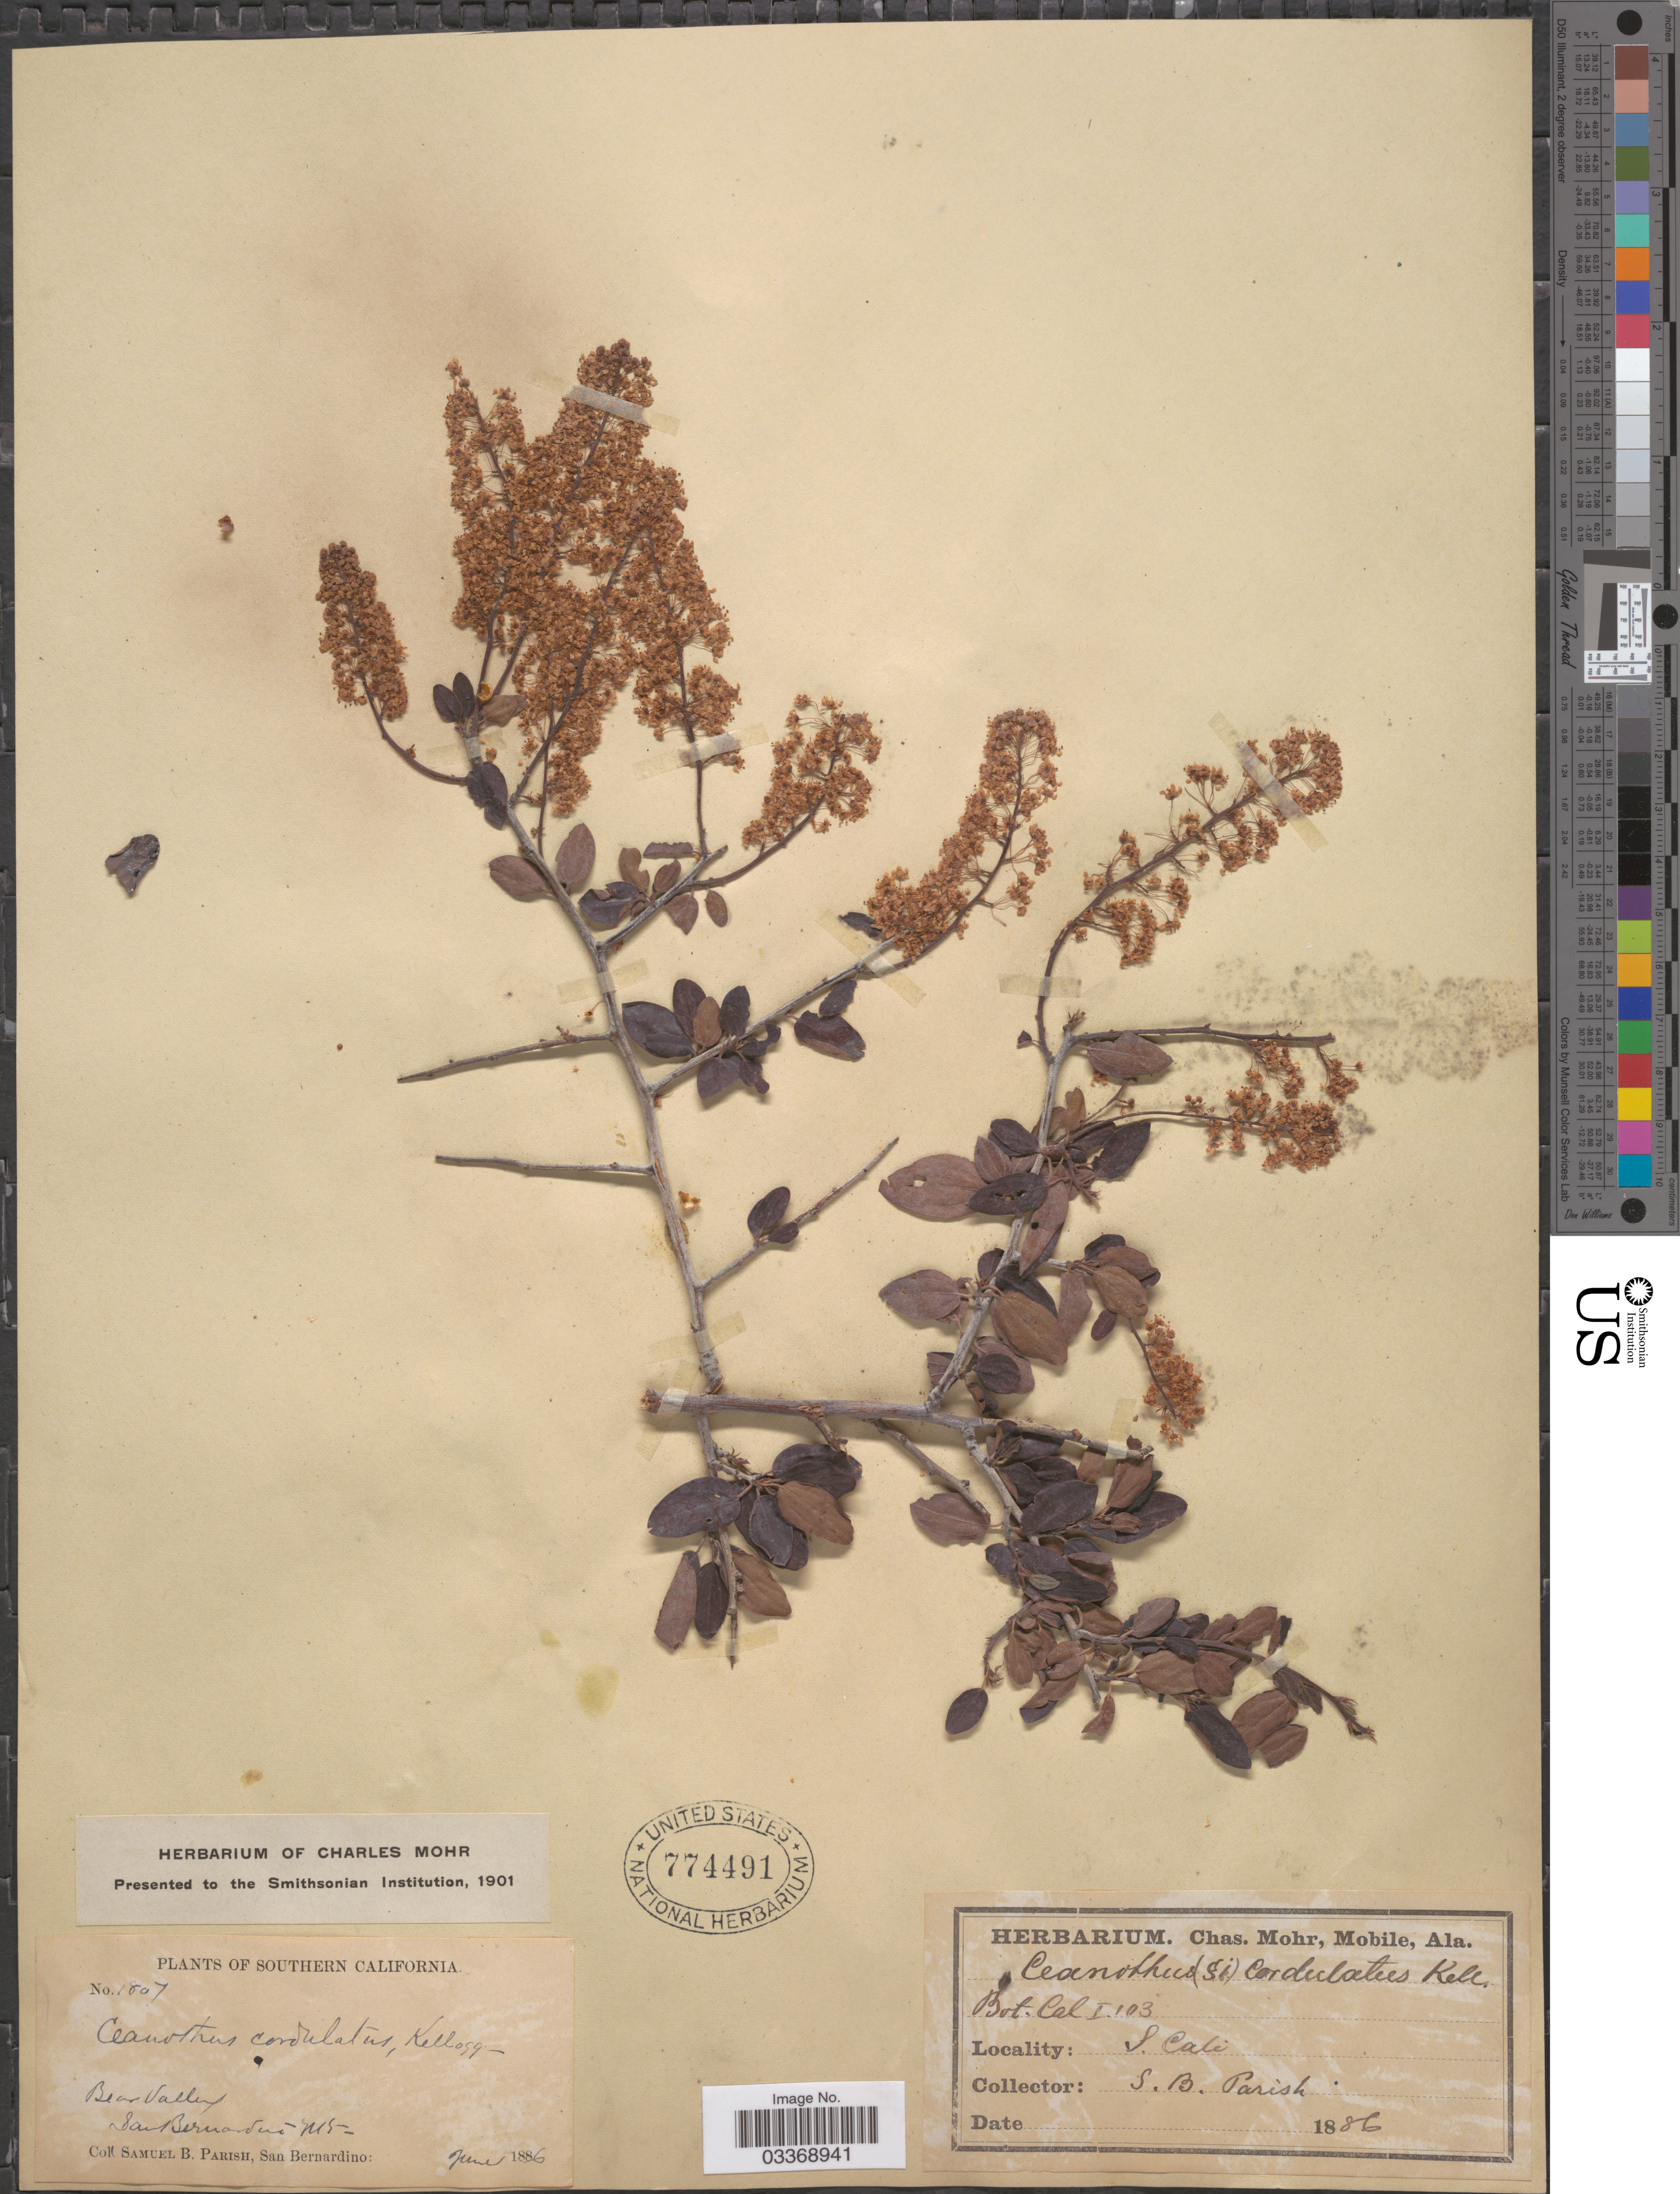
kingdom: Plantae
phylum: Tracheophyta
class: Magnoliopsida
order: Rosales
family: Rhamnaceae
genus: Ceanothus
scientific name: Ceanothus cordulatus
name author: Kellogg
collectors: S. B. Parish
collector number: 1807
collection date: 1886-06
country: United States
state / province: California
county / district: San Bernardino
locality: Southern California. Bear Valley. San Bernardino Mts.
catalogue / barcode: US 774491